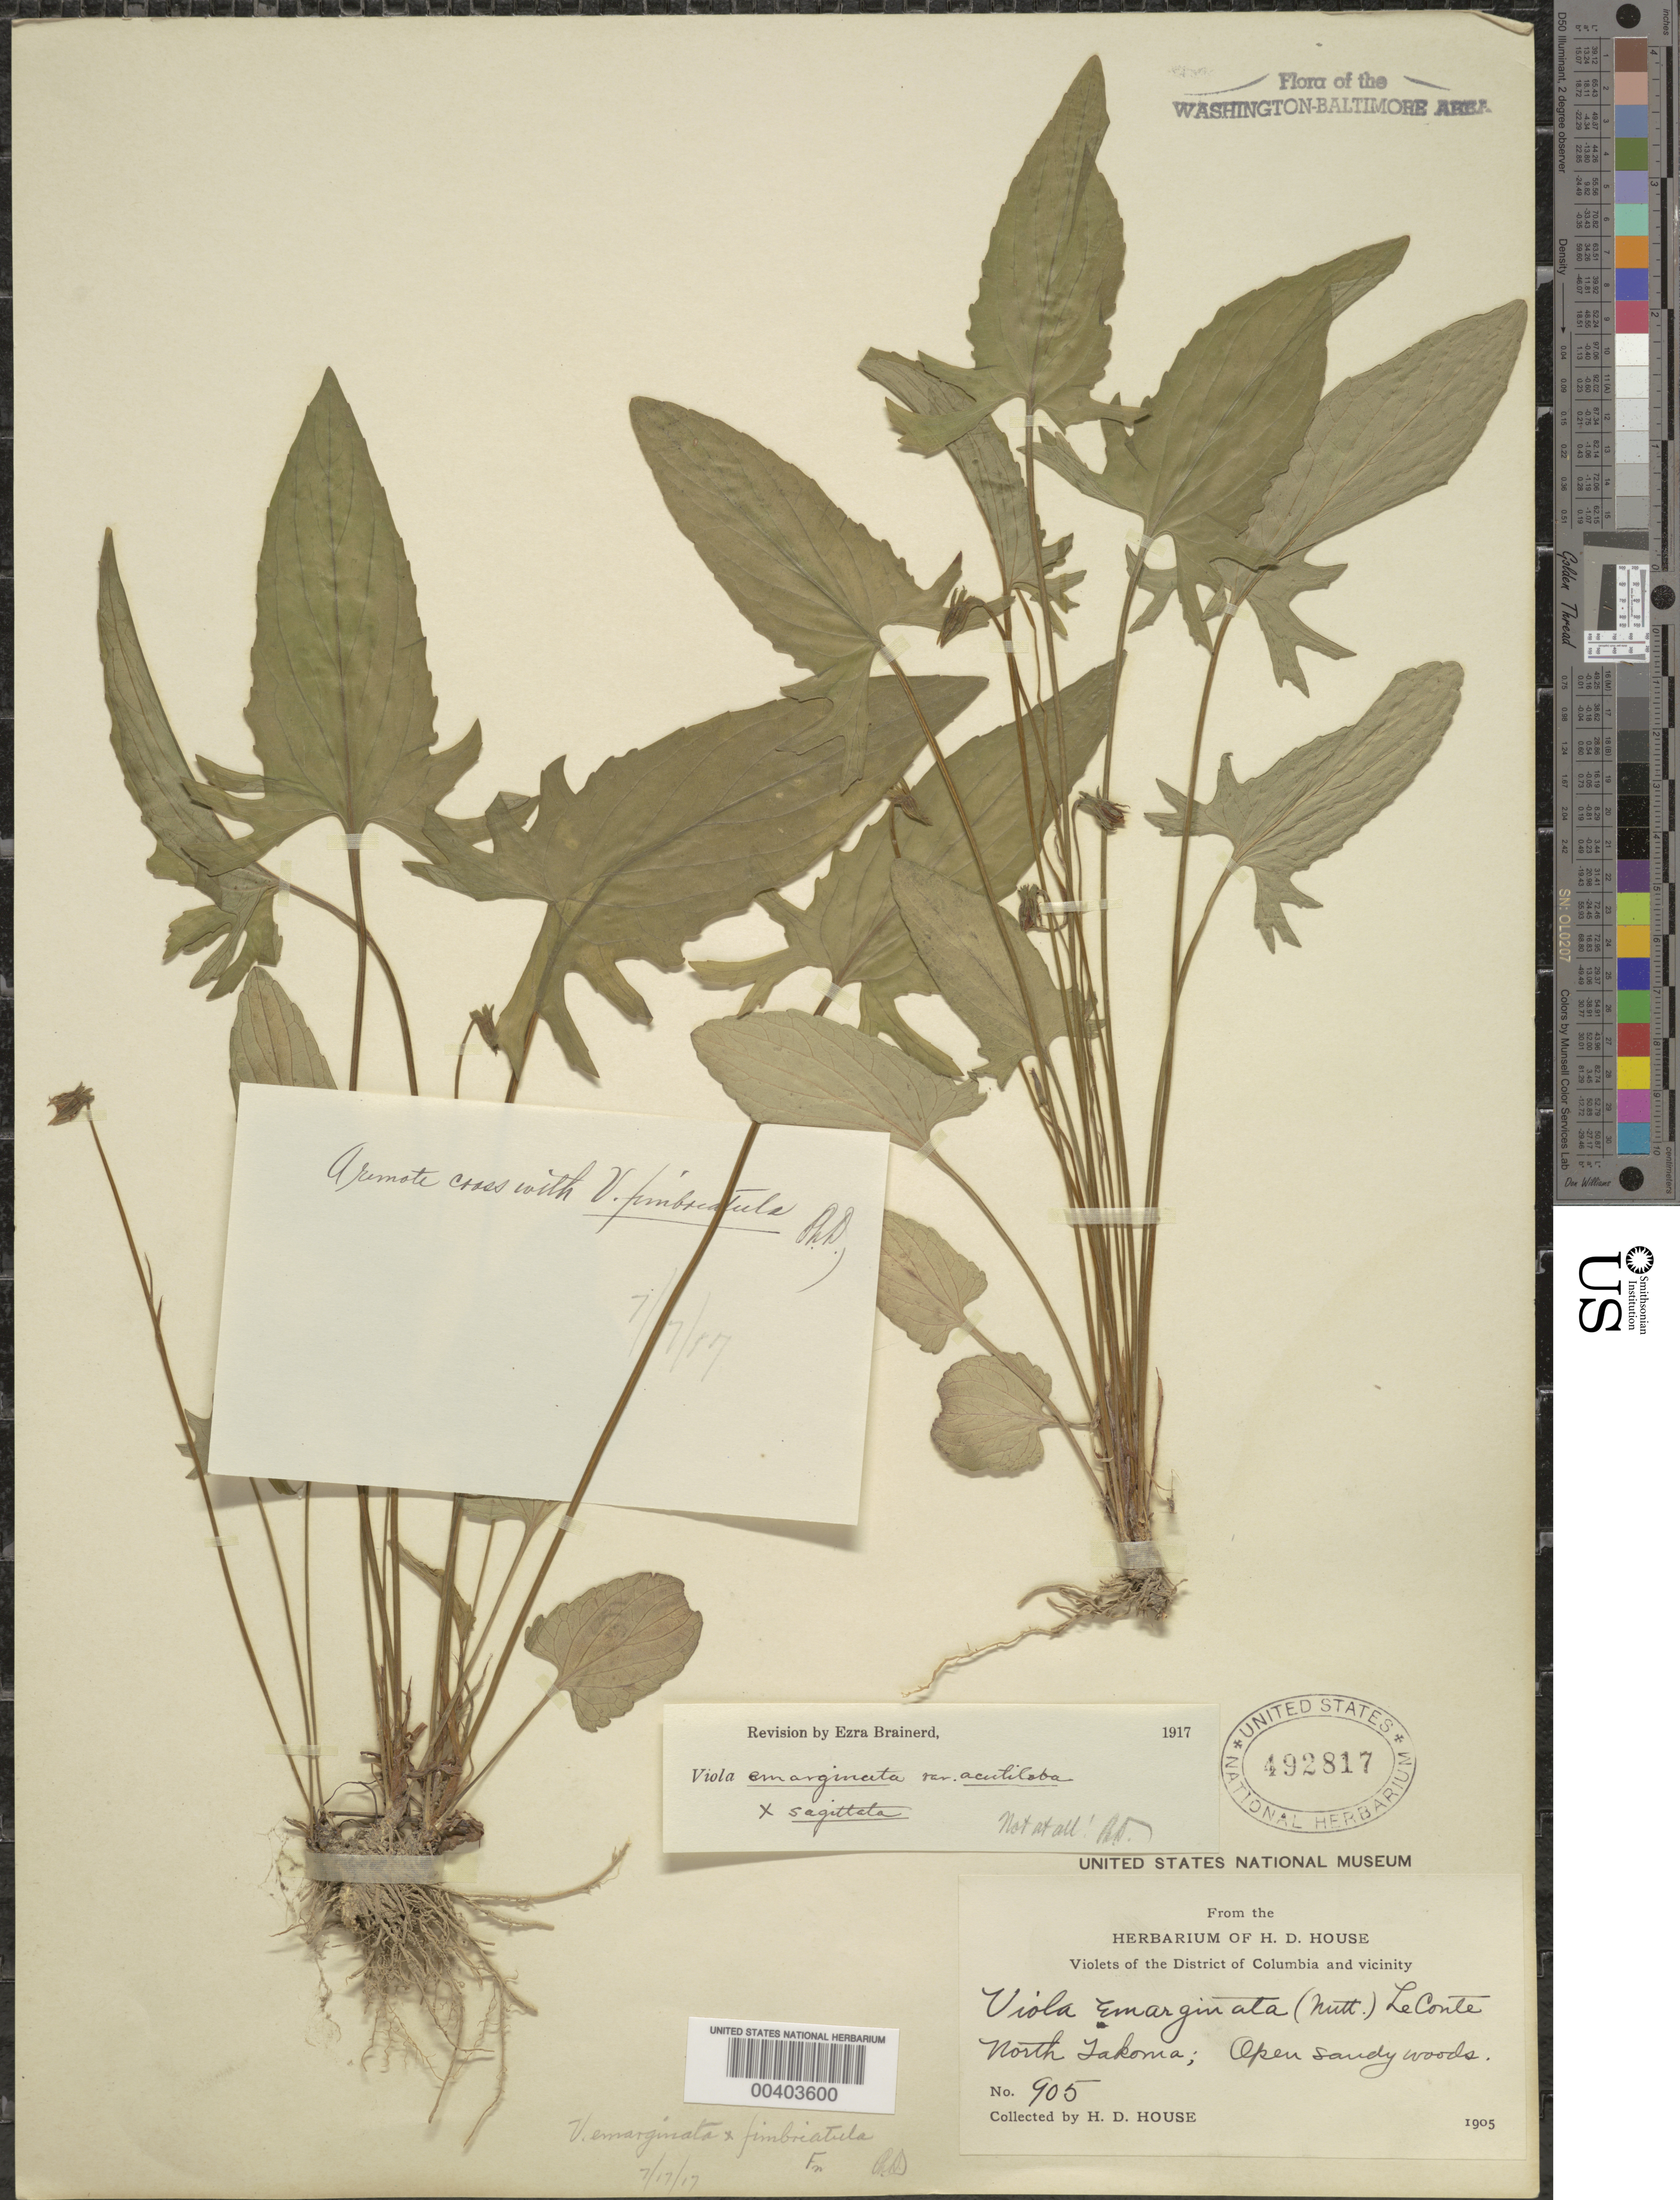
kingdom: Plantae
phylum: Tracheophyta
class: Magnoliopsida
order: Malpighiales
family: Violaceae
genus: Viola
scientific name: Viola sagittata var. sagittata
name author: Aiton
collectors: H. D. House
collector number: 905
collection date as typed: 1905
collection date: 1905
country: United States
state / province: District of Columbia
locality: North Takoma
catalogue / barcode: US 492817